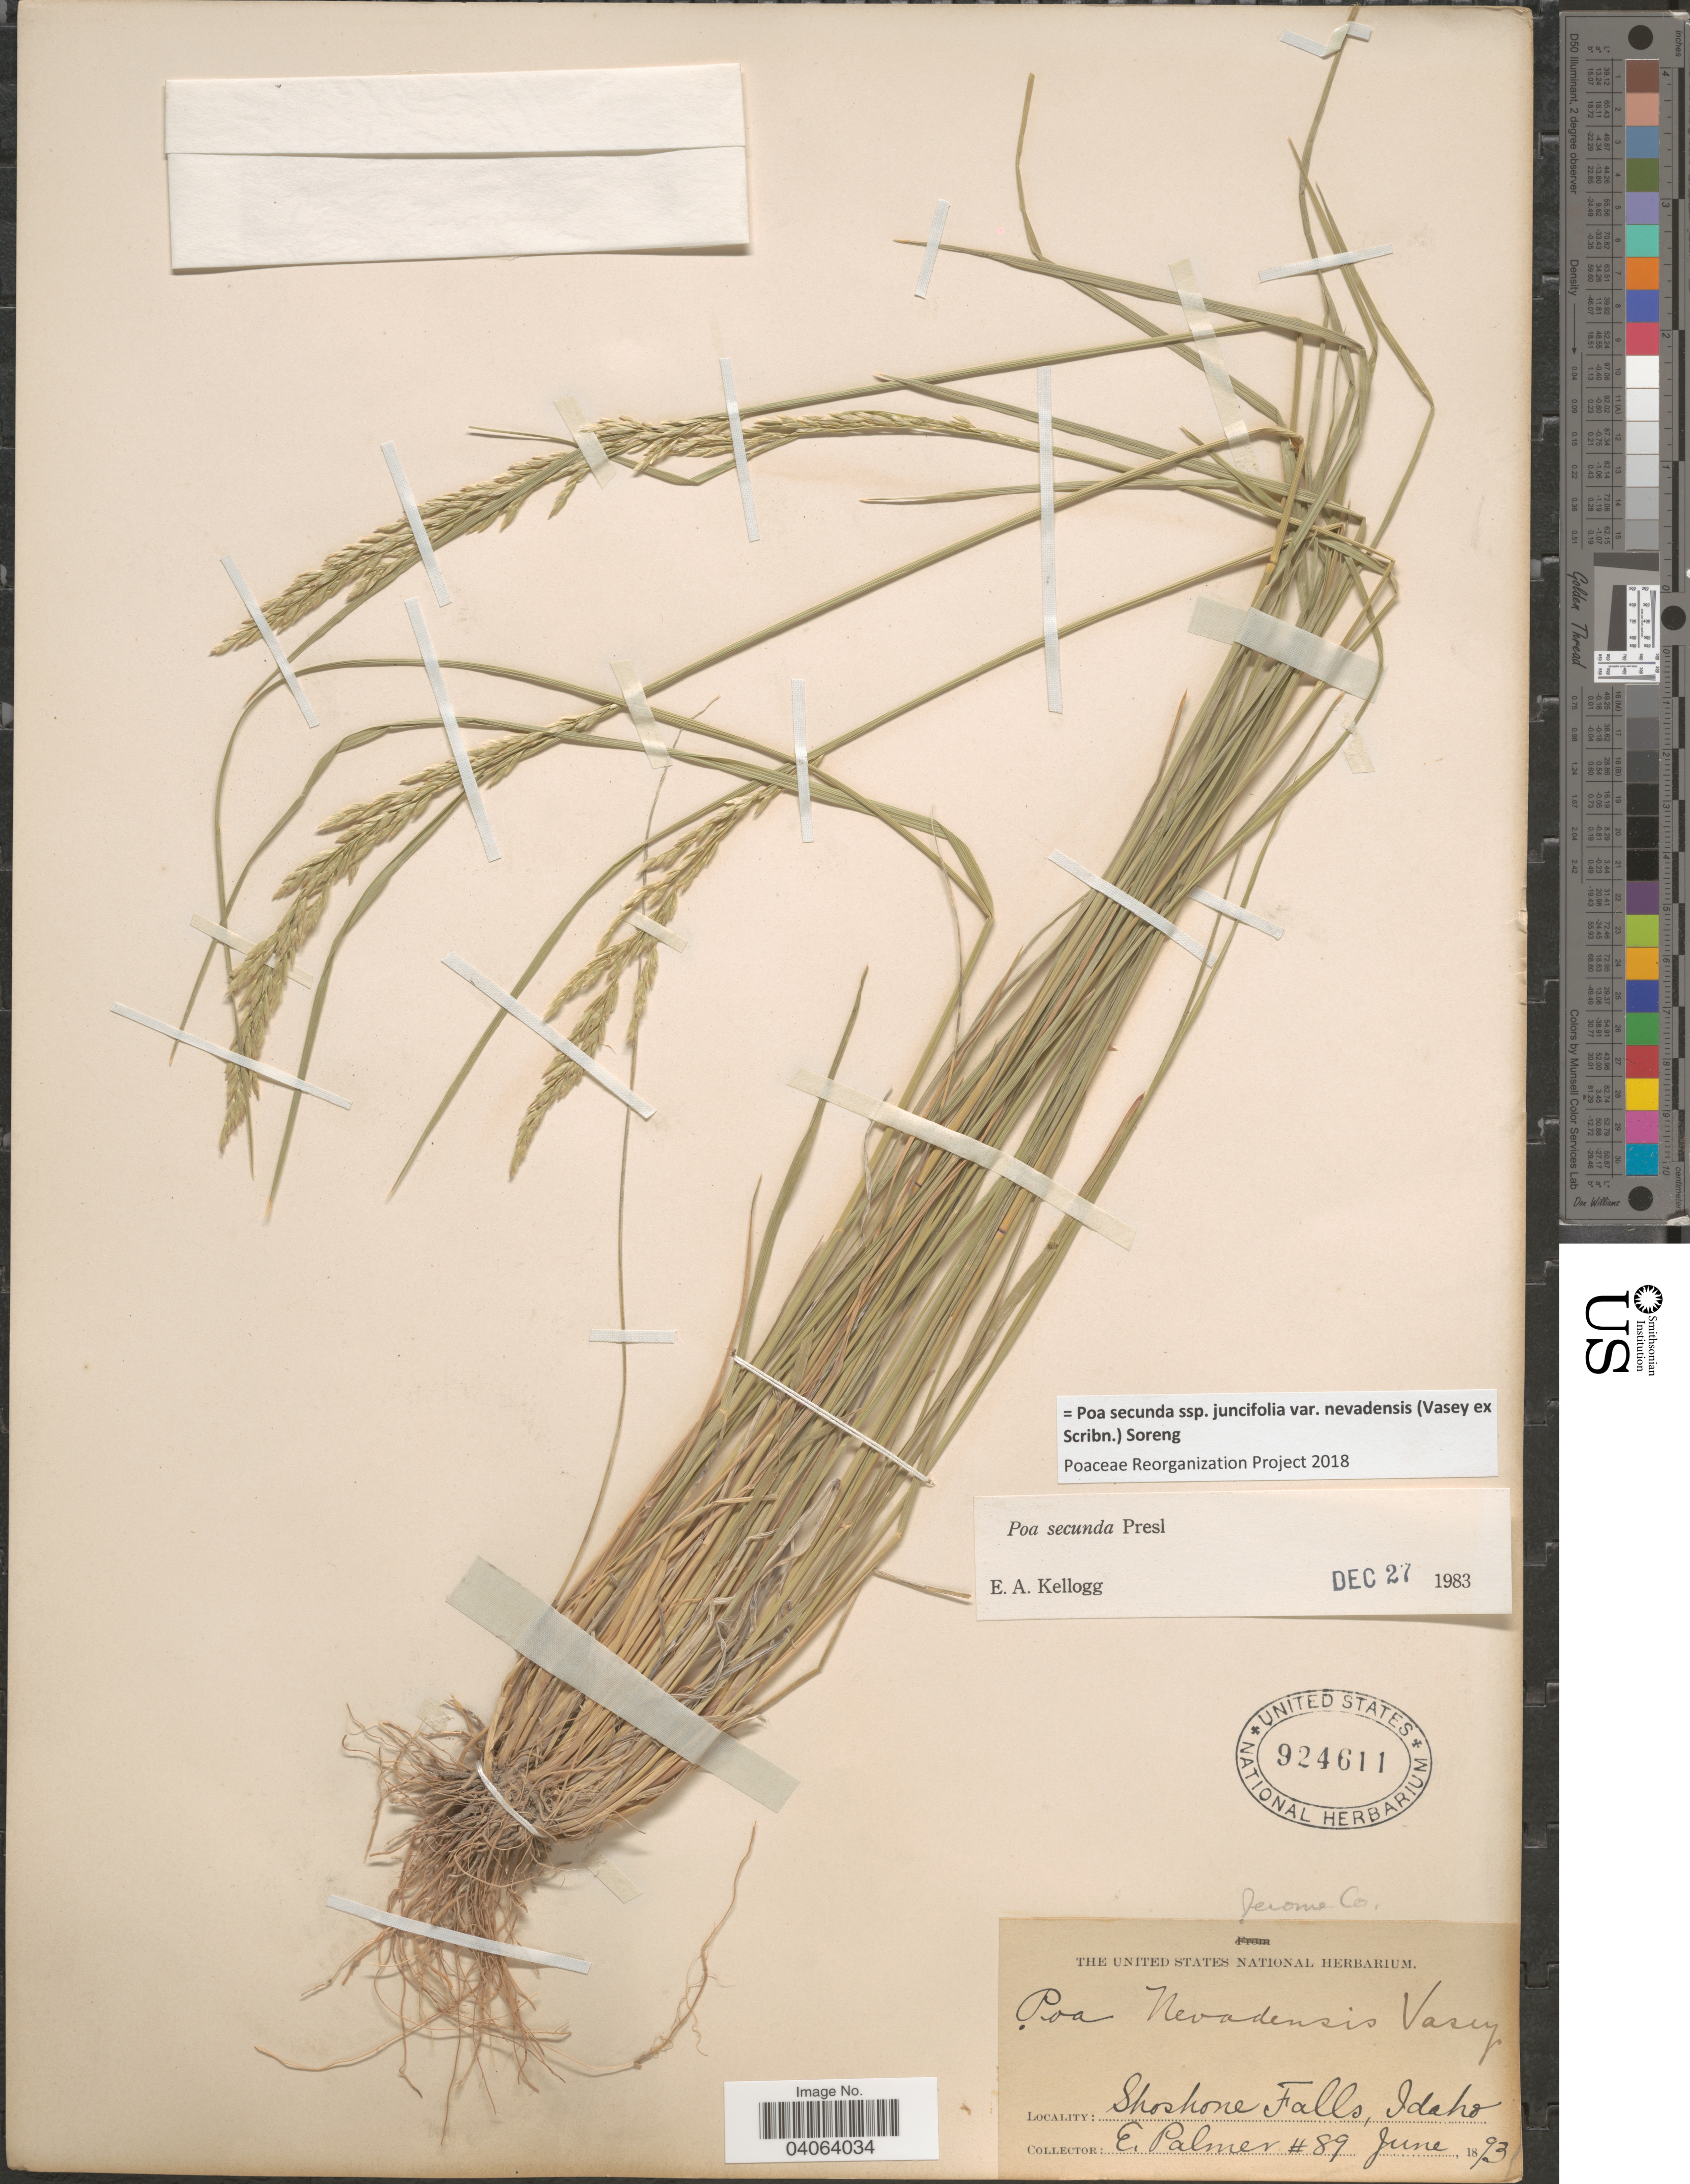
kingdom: Plantae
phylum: Tracheophyta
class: Liliopsida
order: Poales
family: Poaceae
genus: Poa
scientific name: Poa secunda subsp. juncifolia var. nevadensis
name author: (Vasey ex Scribn.) Soreng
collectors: E. Palmer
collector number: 89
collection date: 1893-06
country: United States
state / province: Idaho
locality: Shoshone Falls. Jerome Co.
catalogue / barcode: US 924611